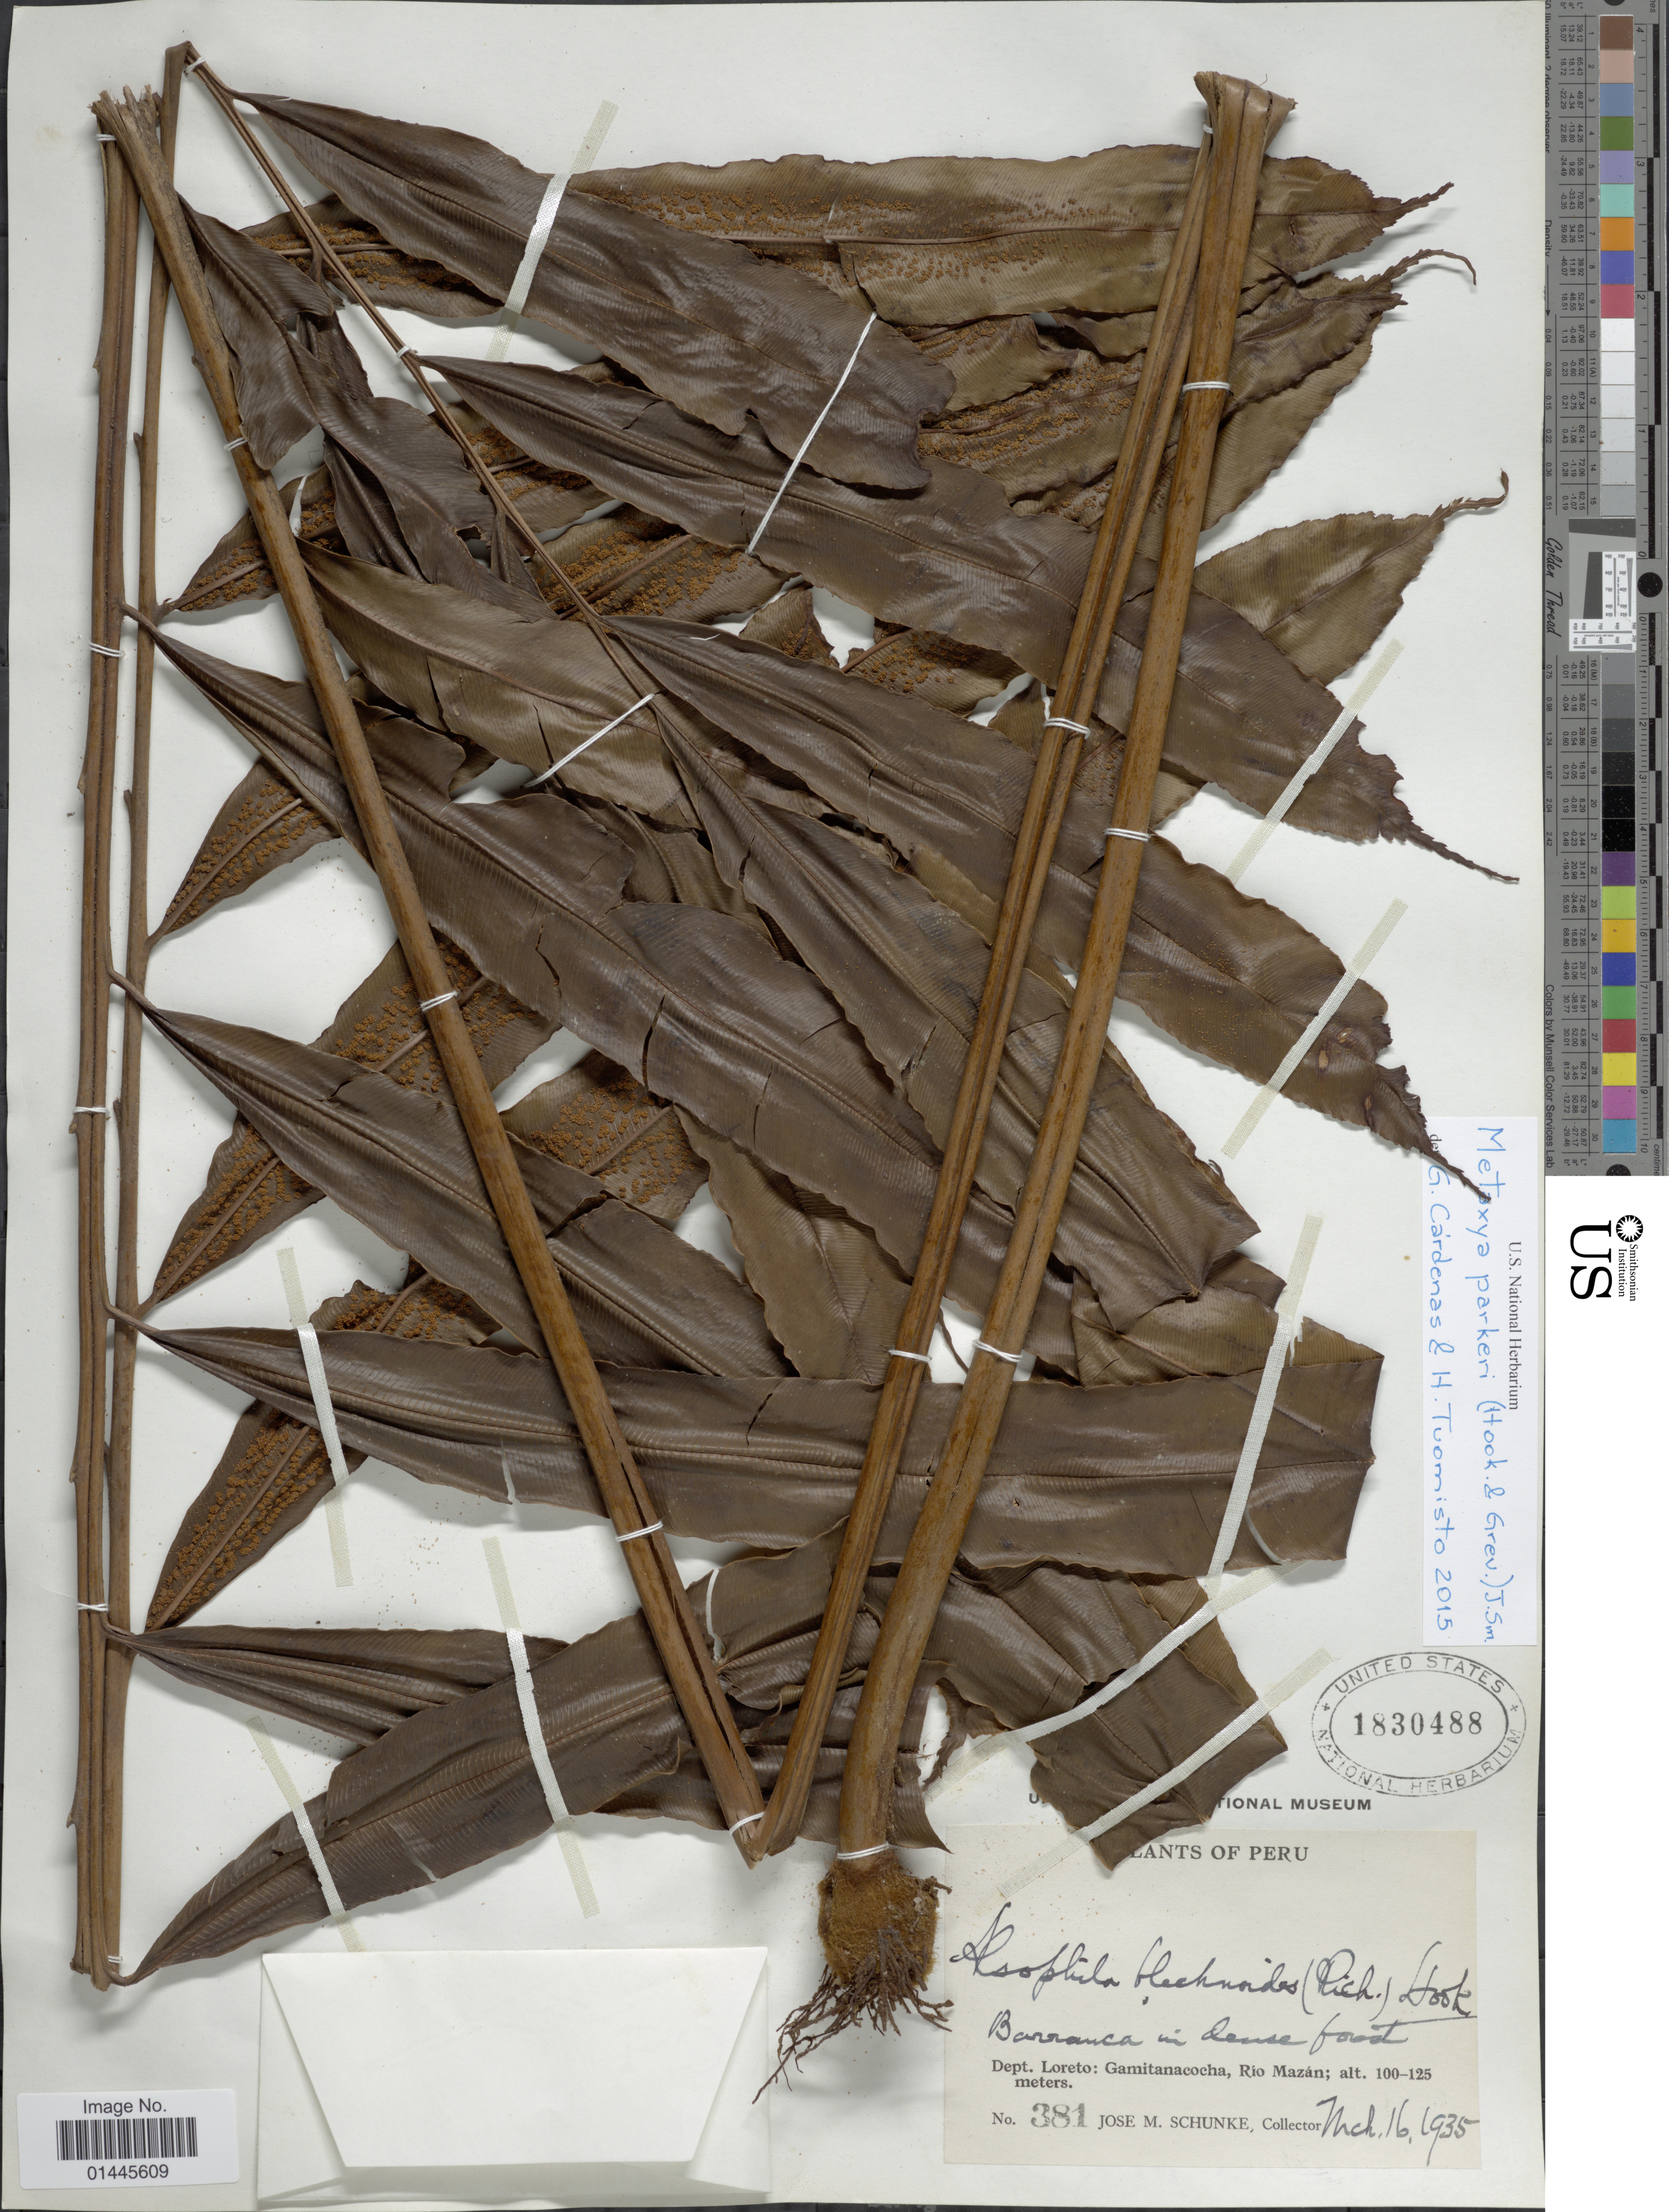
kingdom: Plantae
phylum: Tracheophyta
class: Polypodiopsida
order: Cyatheales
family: Metaxyaceae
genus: Metaxya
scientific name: Metaxya parkeri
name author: (Hook. & Grev.) J. Sm.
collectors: J. M. Schunke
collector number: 381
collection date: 1935-03-16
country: Peru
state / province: Loreto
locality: Gamitanacocha, Rio Mazan.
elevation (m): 100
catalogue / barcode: US 1830488